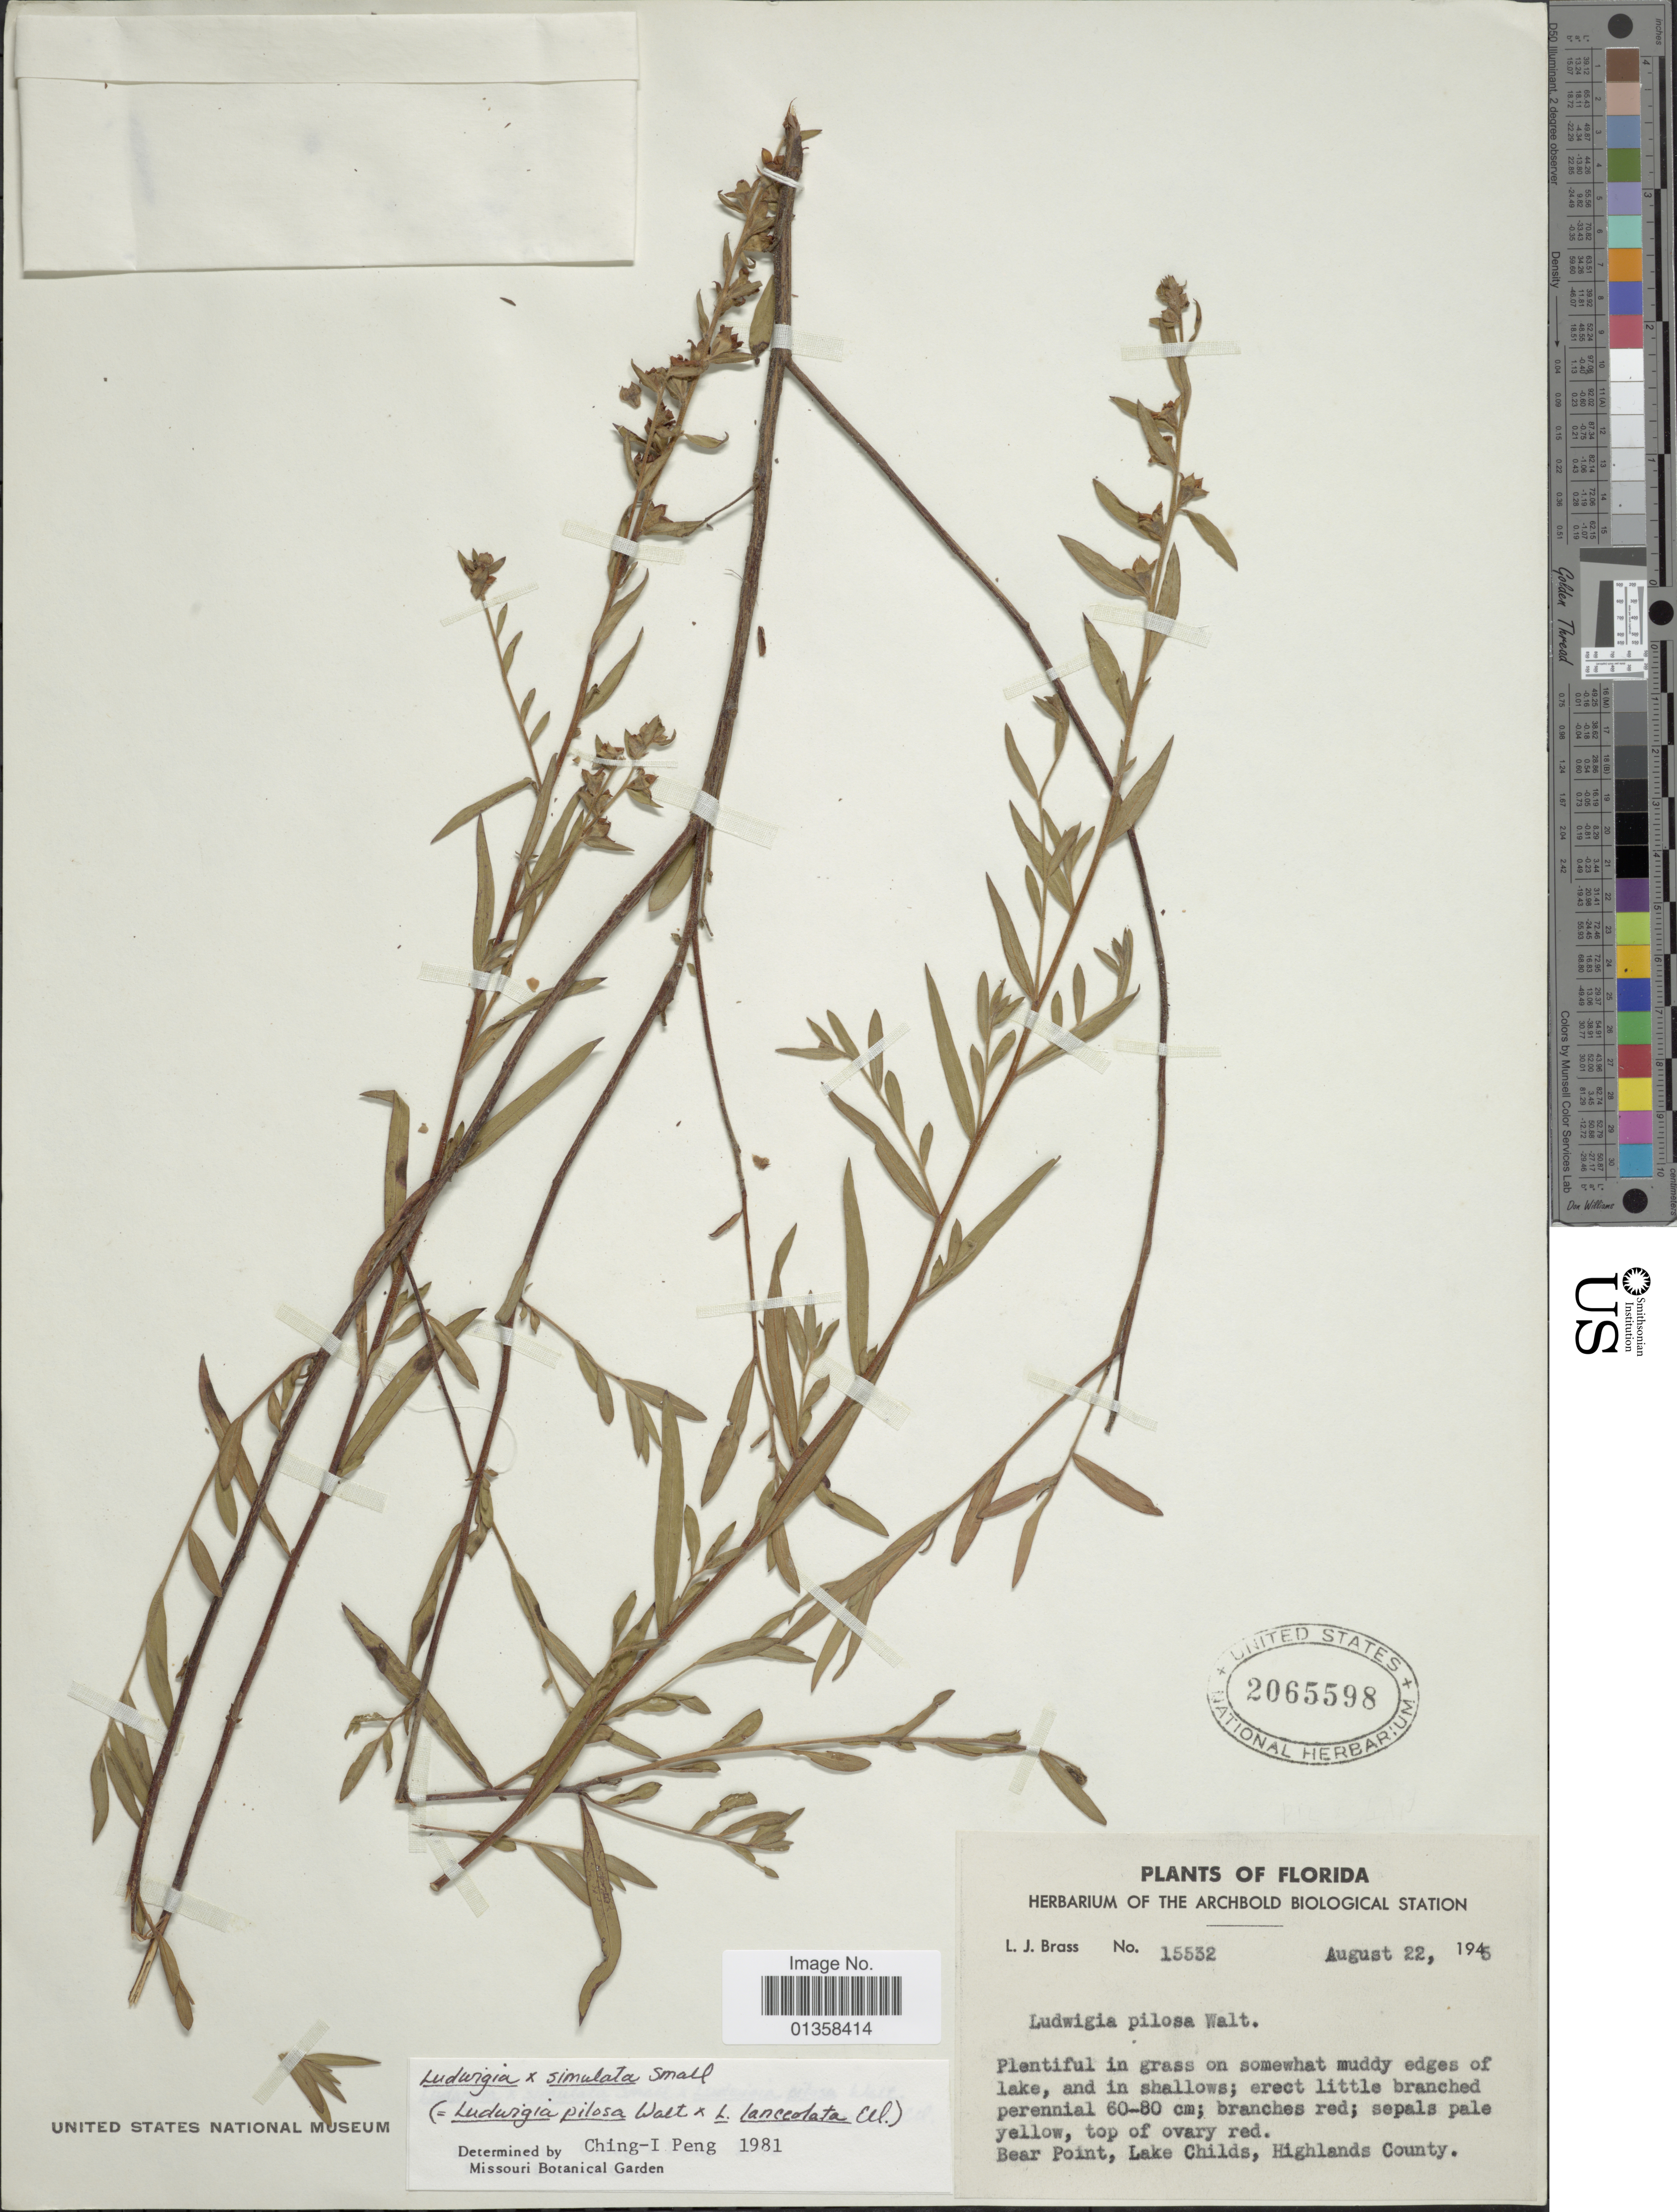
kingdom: Plantae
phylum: Tracheophyta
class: Magnoliopsida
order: Myrtales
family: Onagraceae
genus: Fuchsia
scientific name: Fuchsia splendens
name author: Zucc.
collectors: L. J. Brass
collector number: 15532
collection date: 1945-08-22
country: United States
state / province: Florida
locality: Bear Point, Lake Childs, Highlands County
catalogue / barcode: US 2065598